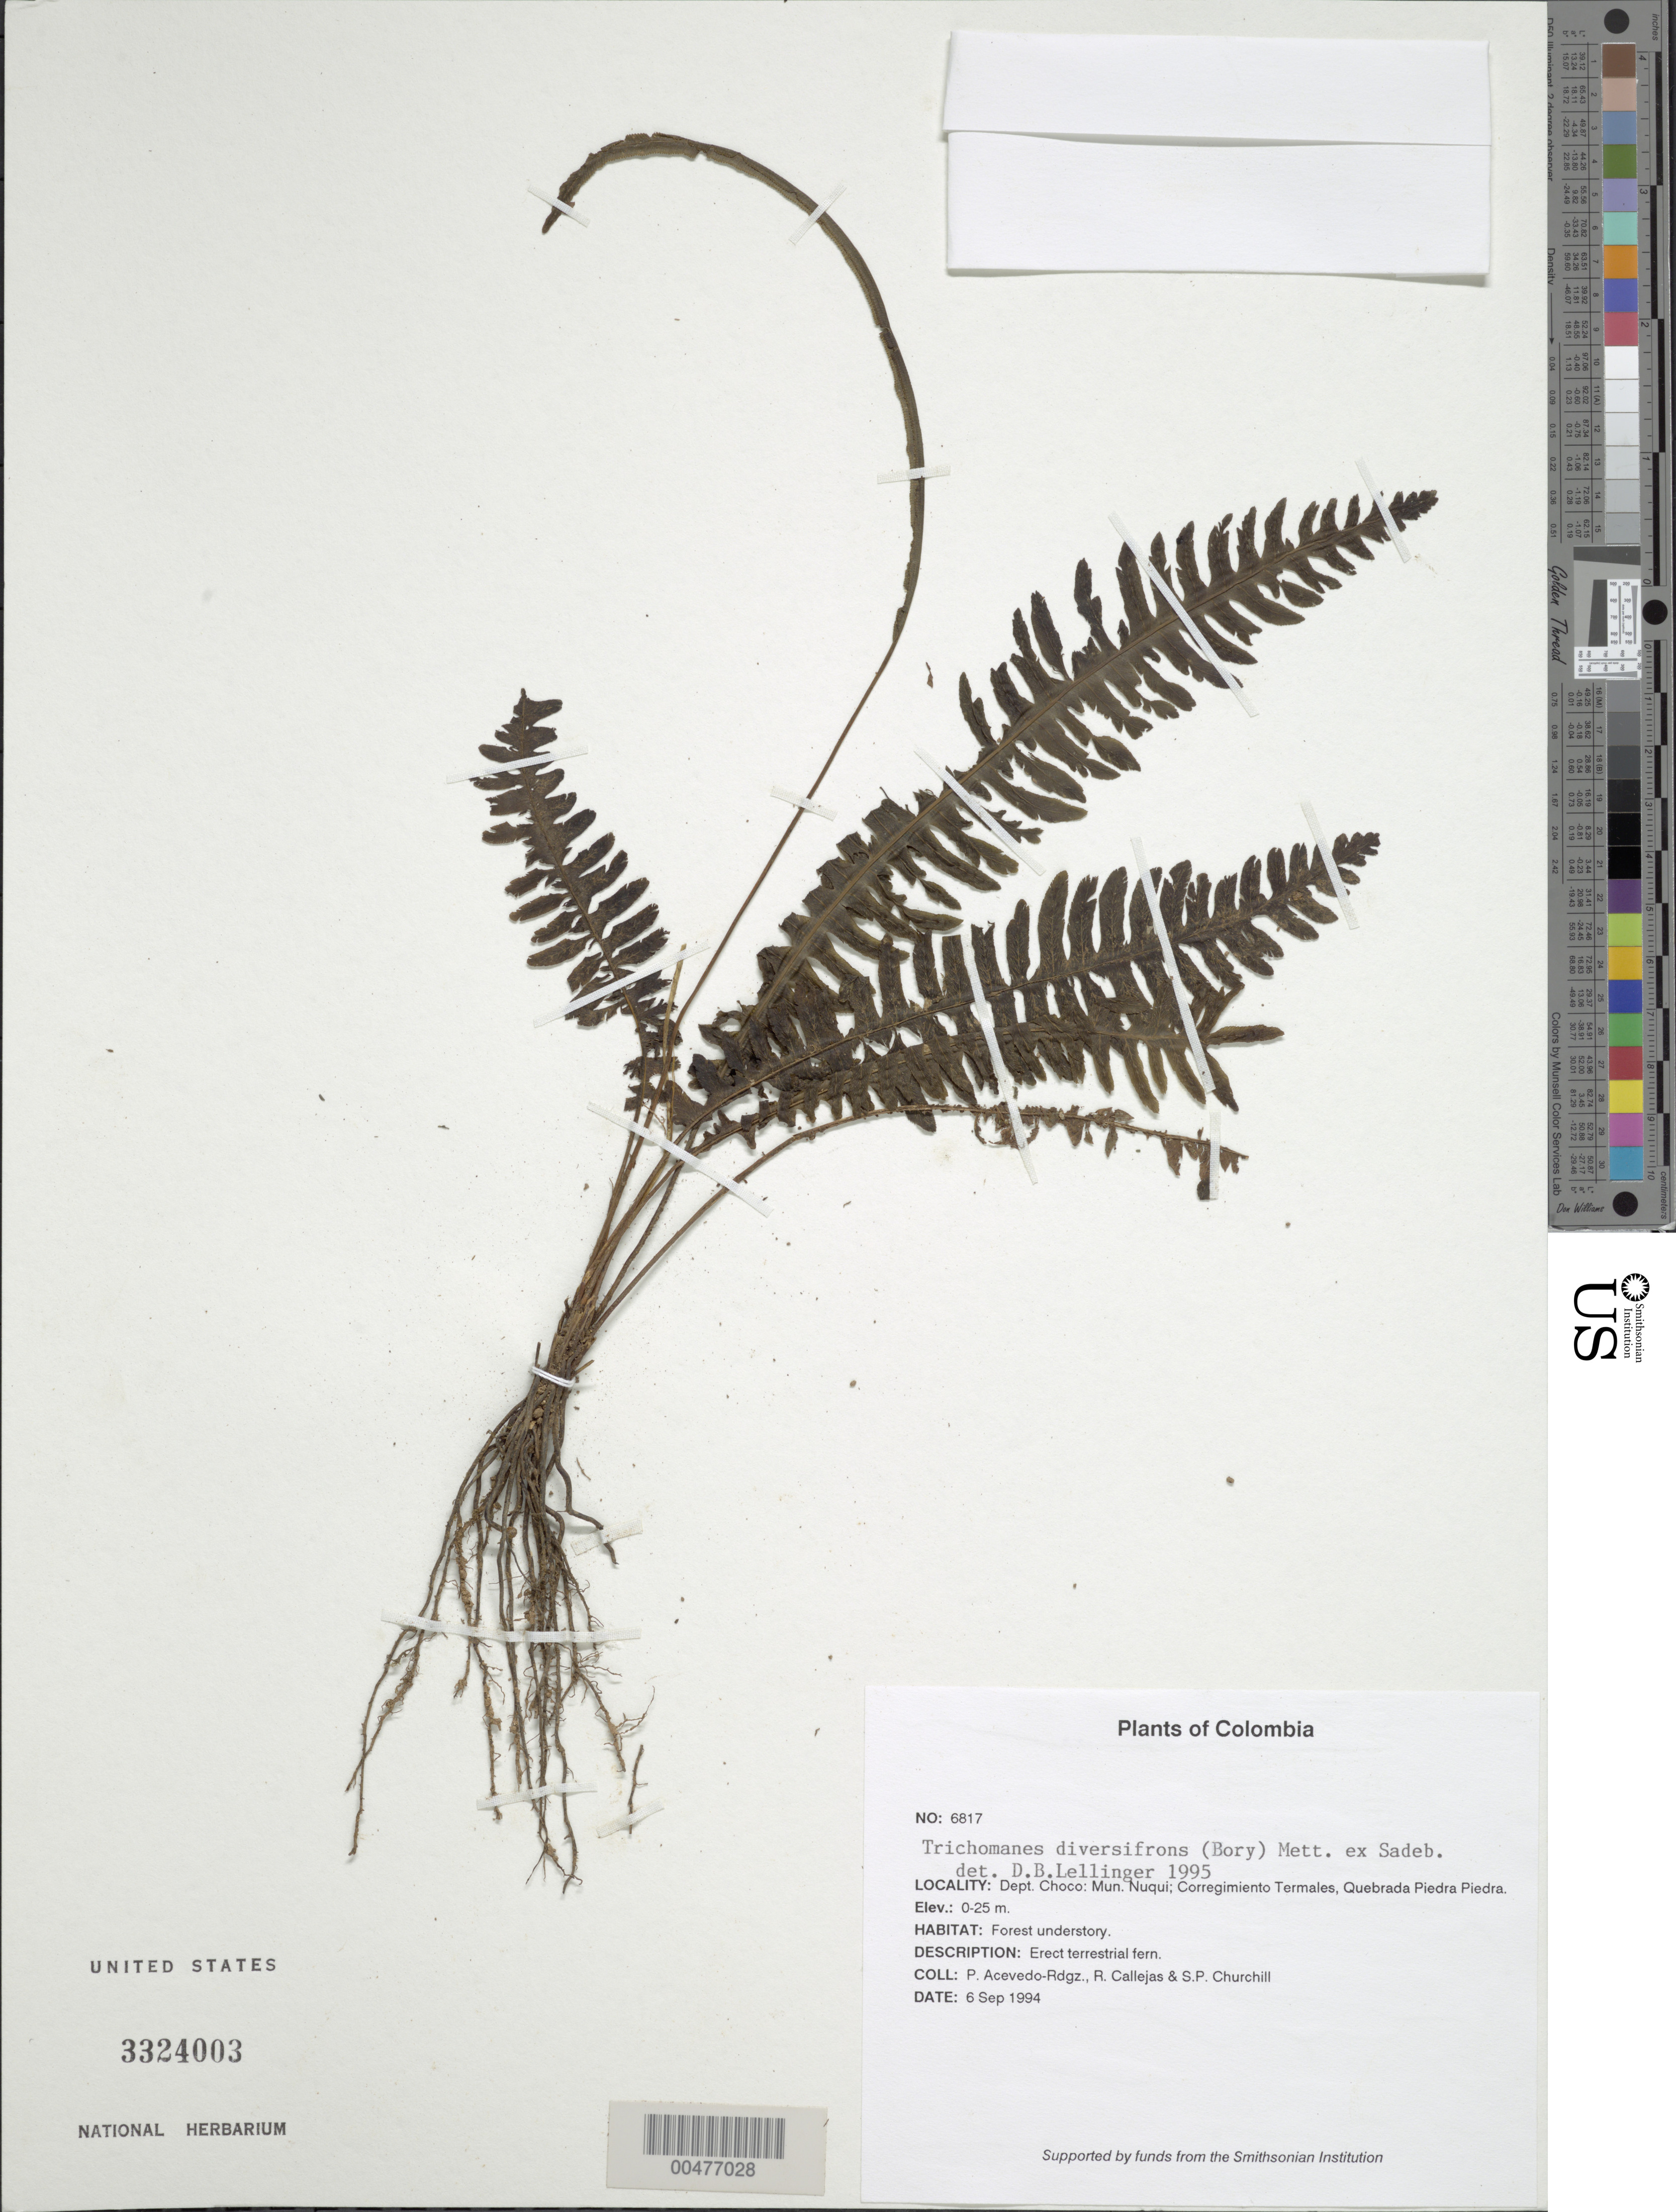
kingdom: Plantae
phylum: Tracheophyta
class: Polypodiopsida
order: Hymenophyllales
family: Hymenophyllaceae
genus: Trichomanes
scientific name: Trichomanes diversifrons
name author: (Bory) Mett. ex Sadeb.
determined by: Lellinger, David B., (BOT), Smithsonian Institution - National Museum of Natural History (UNITED STATES)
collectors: P. Acevedo-Rodr., R. Callejas & S. Churchill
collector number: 6817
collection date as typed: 06 Sep 1994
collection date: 1994-09-06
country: Colombia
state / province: Chocó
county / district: Nuqui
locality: Depart. Choco; Mun. Nuqui; Corregimiento Termales. Quebrada Piedra Piedra.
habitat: Forest understory.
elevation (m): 0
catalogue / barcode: US 3324003